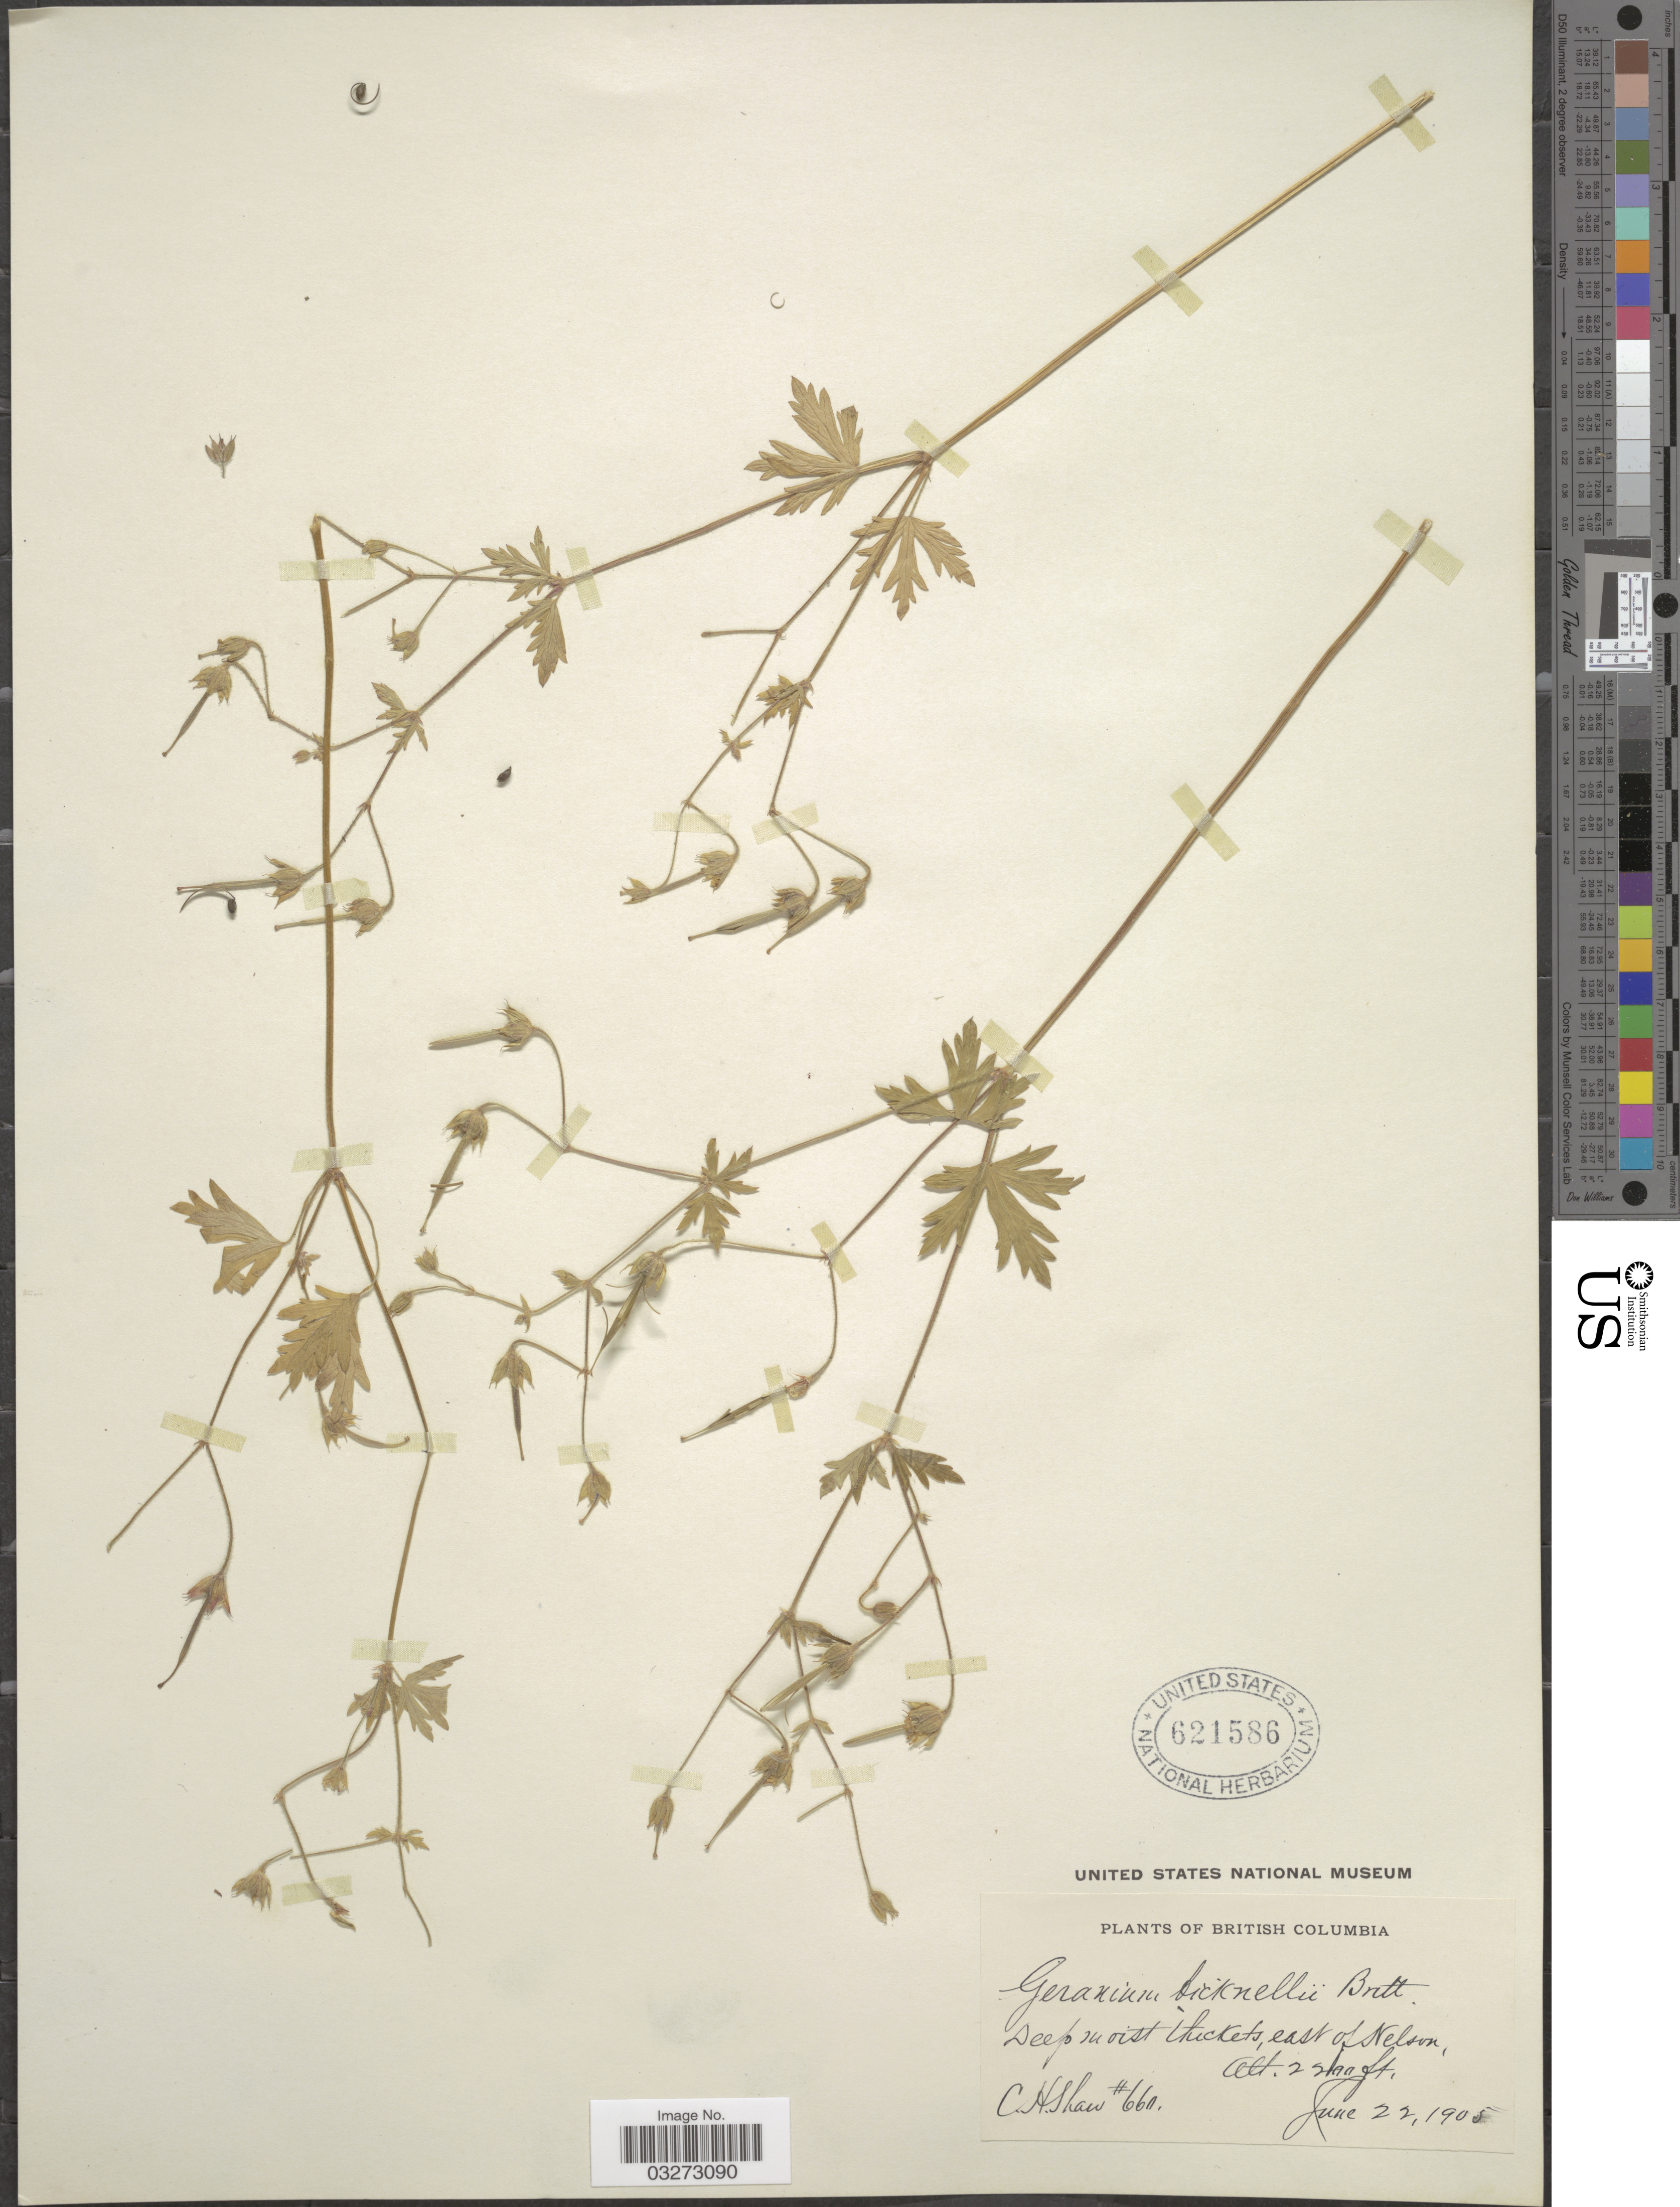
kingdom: Plantae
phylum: Tracheophyta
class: Magnoliopsida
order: Geraniales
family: Geraniaceae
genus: Geranium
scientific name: Geranium bicknellii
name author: Britton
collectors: C. H. Shaw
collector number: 660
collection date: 1905-06-22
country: Canada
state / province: British Columbia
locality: Deep moist thickets, east of Nelson.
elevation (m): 671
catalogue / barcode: US 621586